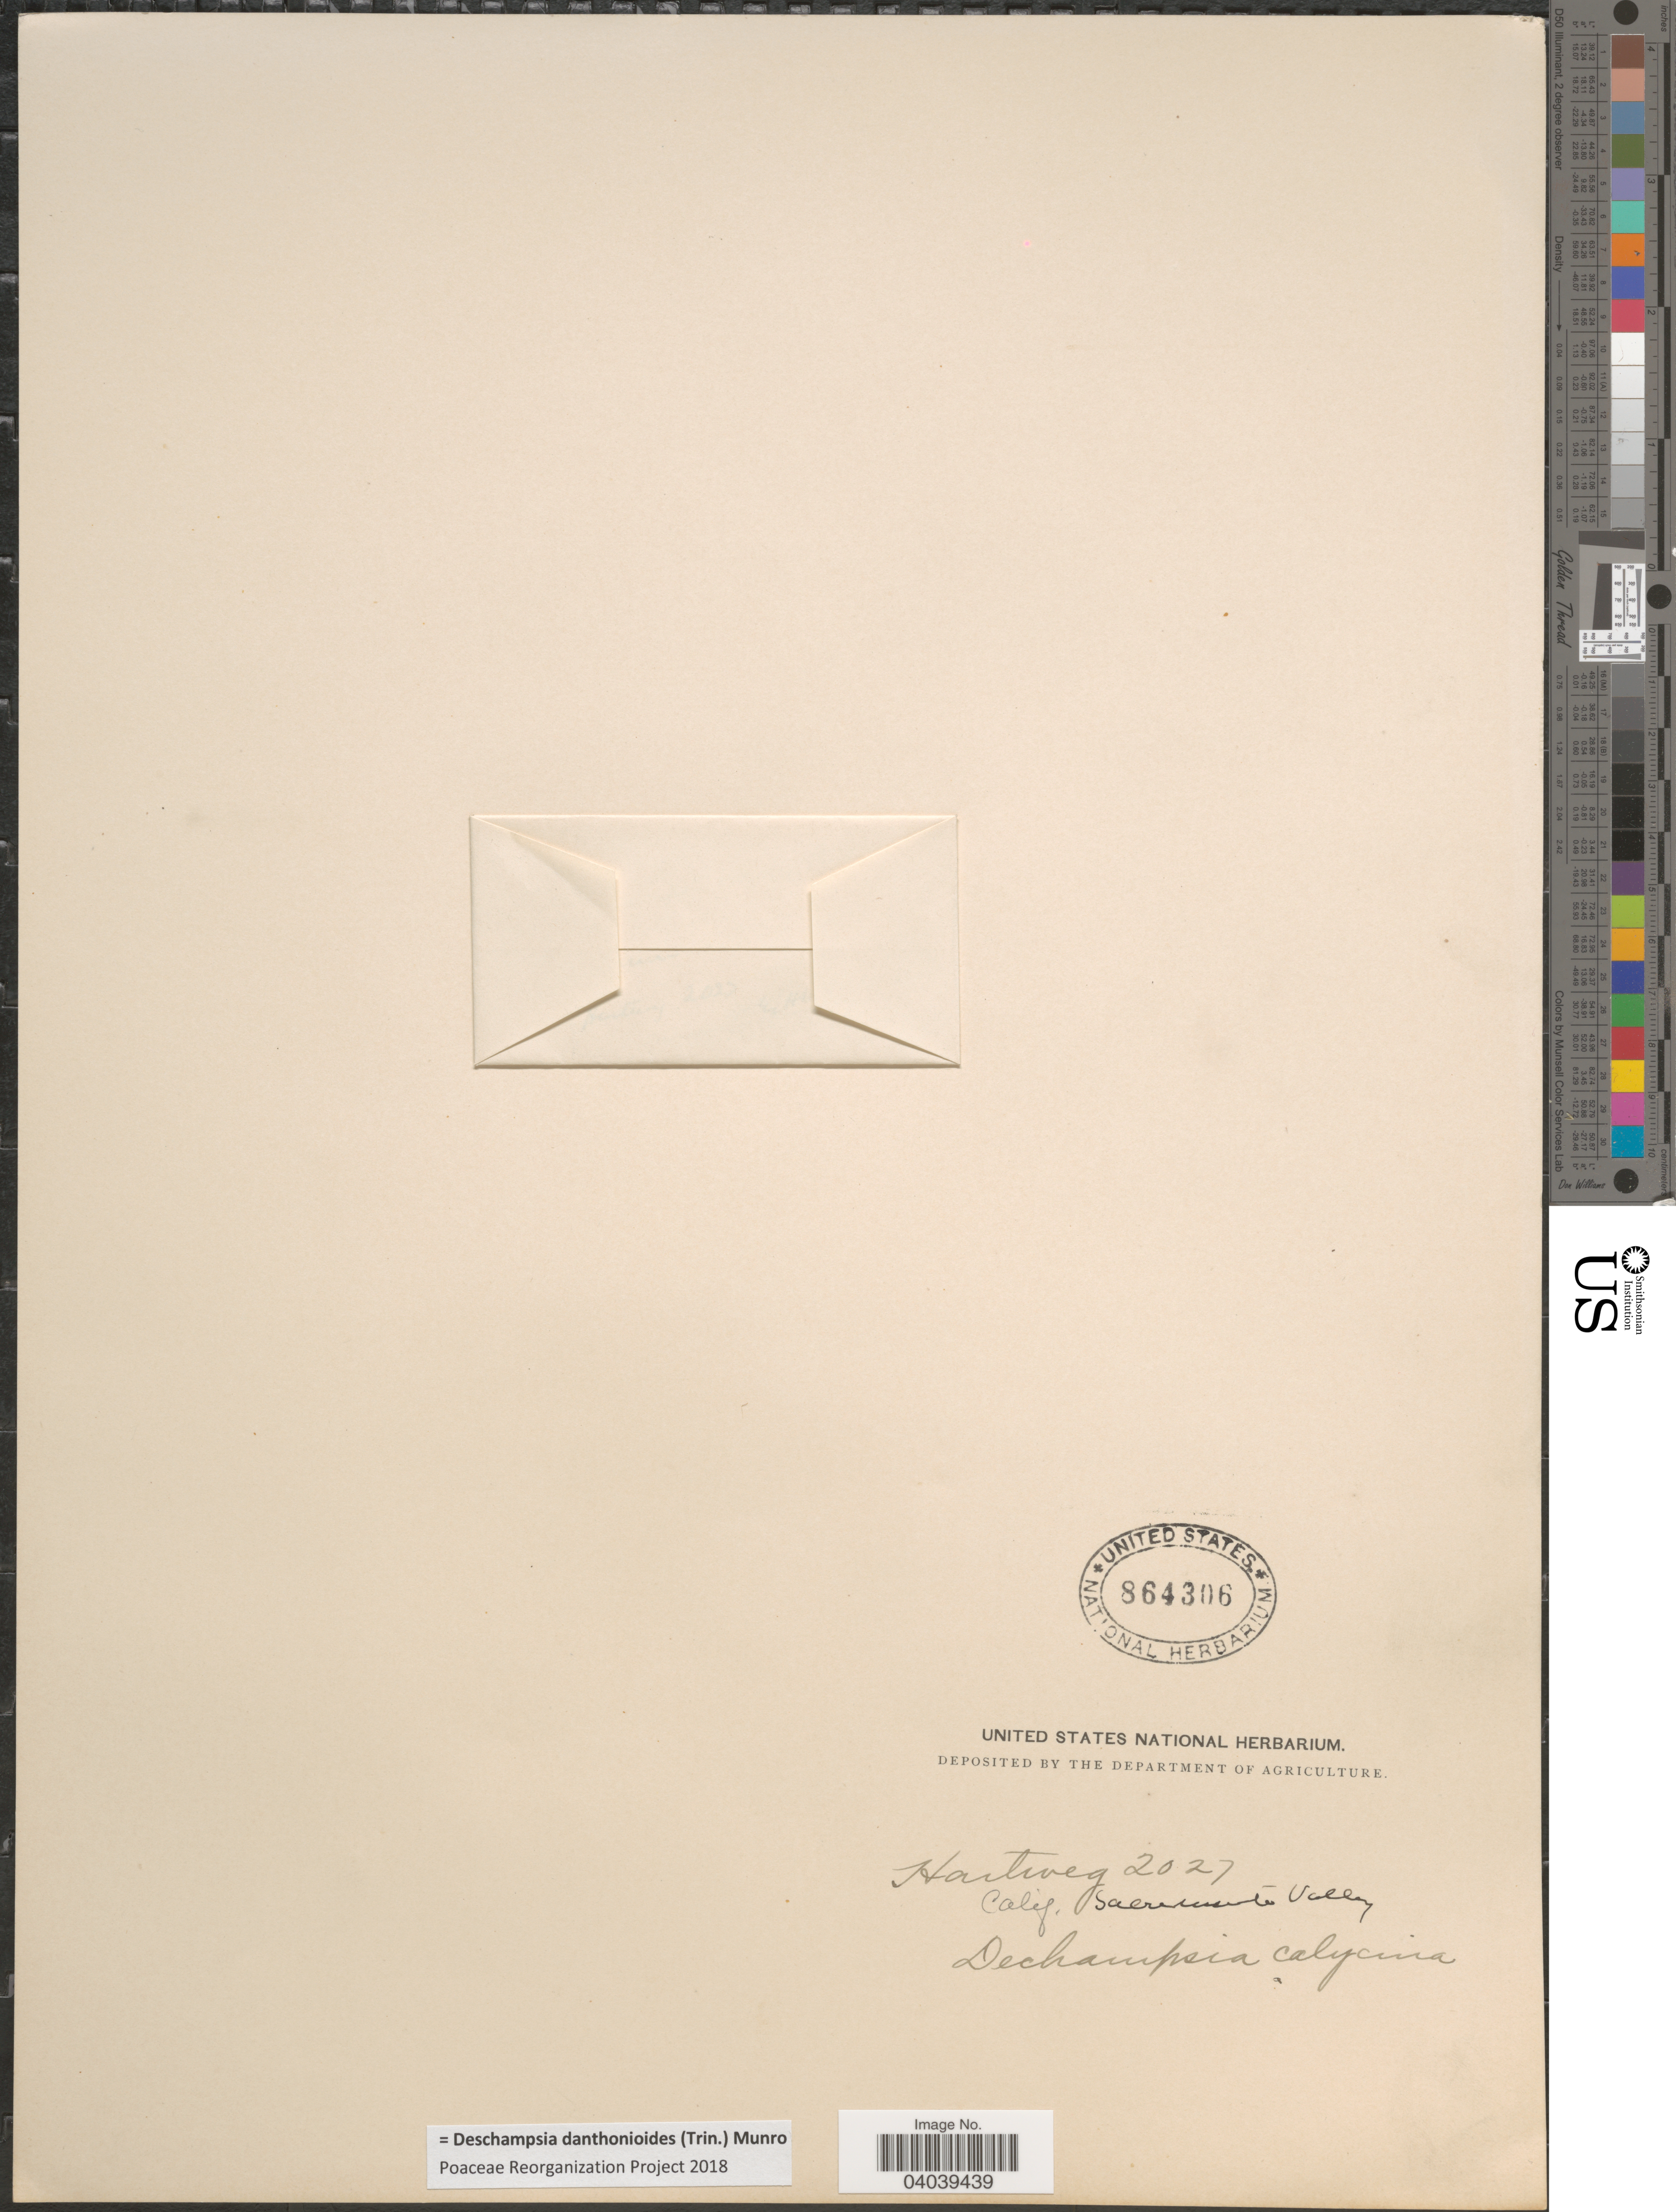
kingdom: Plantae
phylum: Tracheophyta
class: Liliopsida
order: Poales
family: Poaceae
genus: Deschampsia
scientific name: Deschampsia danthonioides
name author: (Trin.) Munro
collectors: Hartweg, --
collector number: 2027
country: United States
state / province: California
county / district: Sacramento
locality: Sacramento Valley.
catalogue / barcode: US 864306